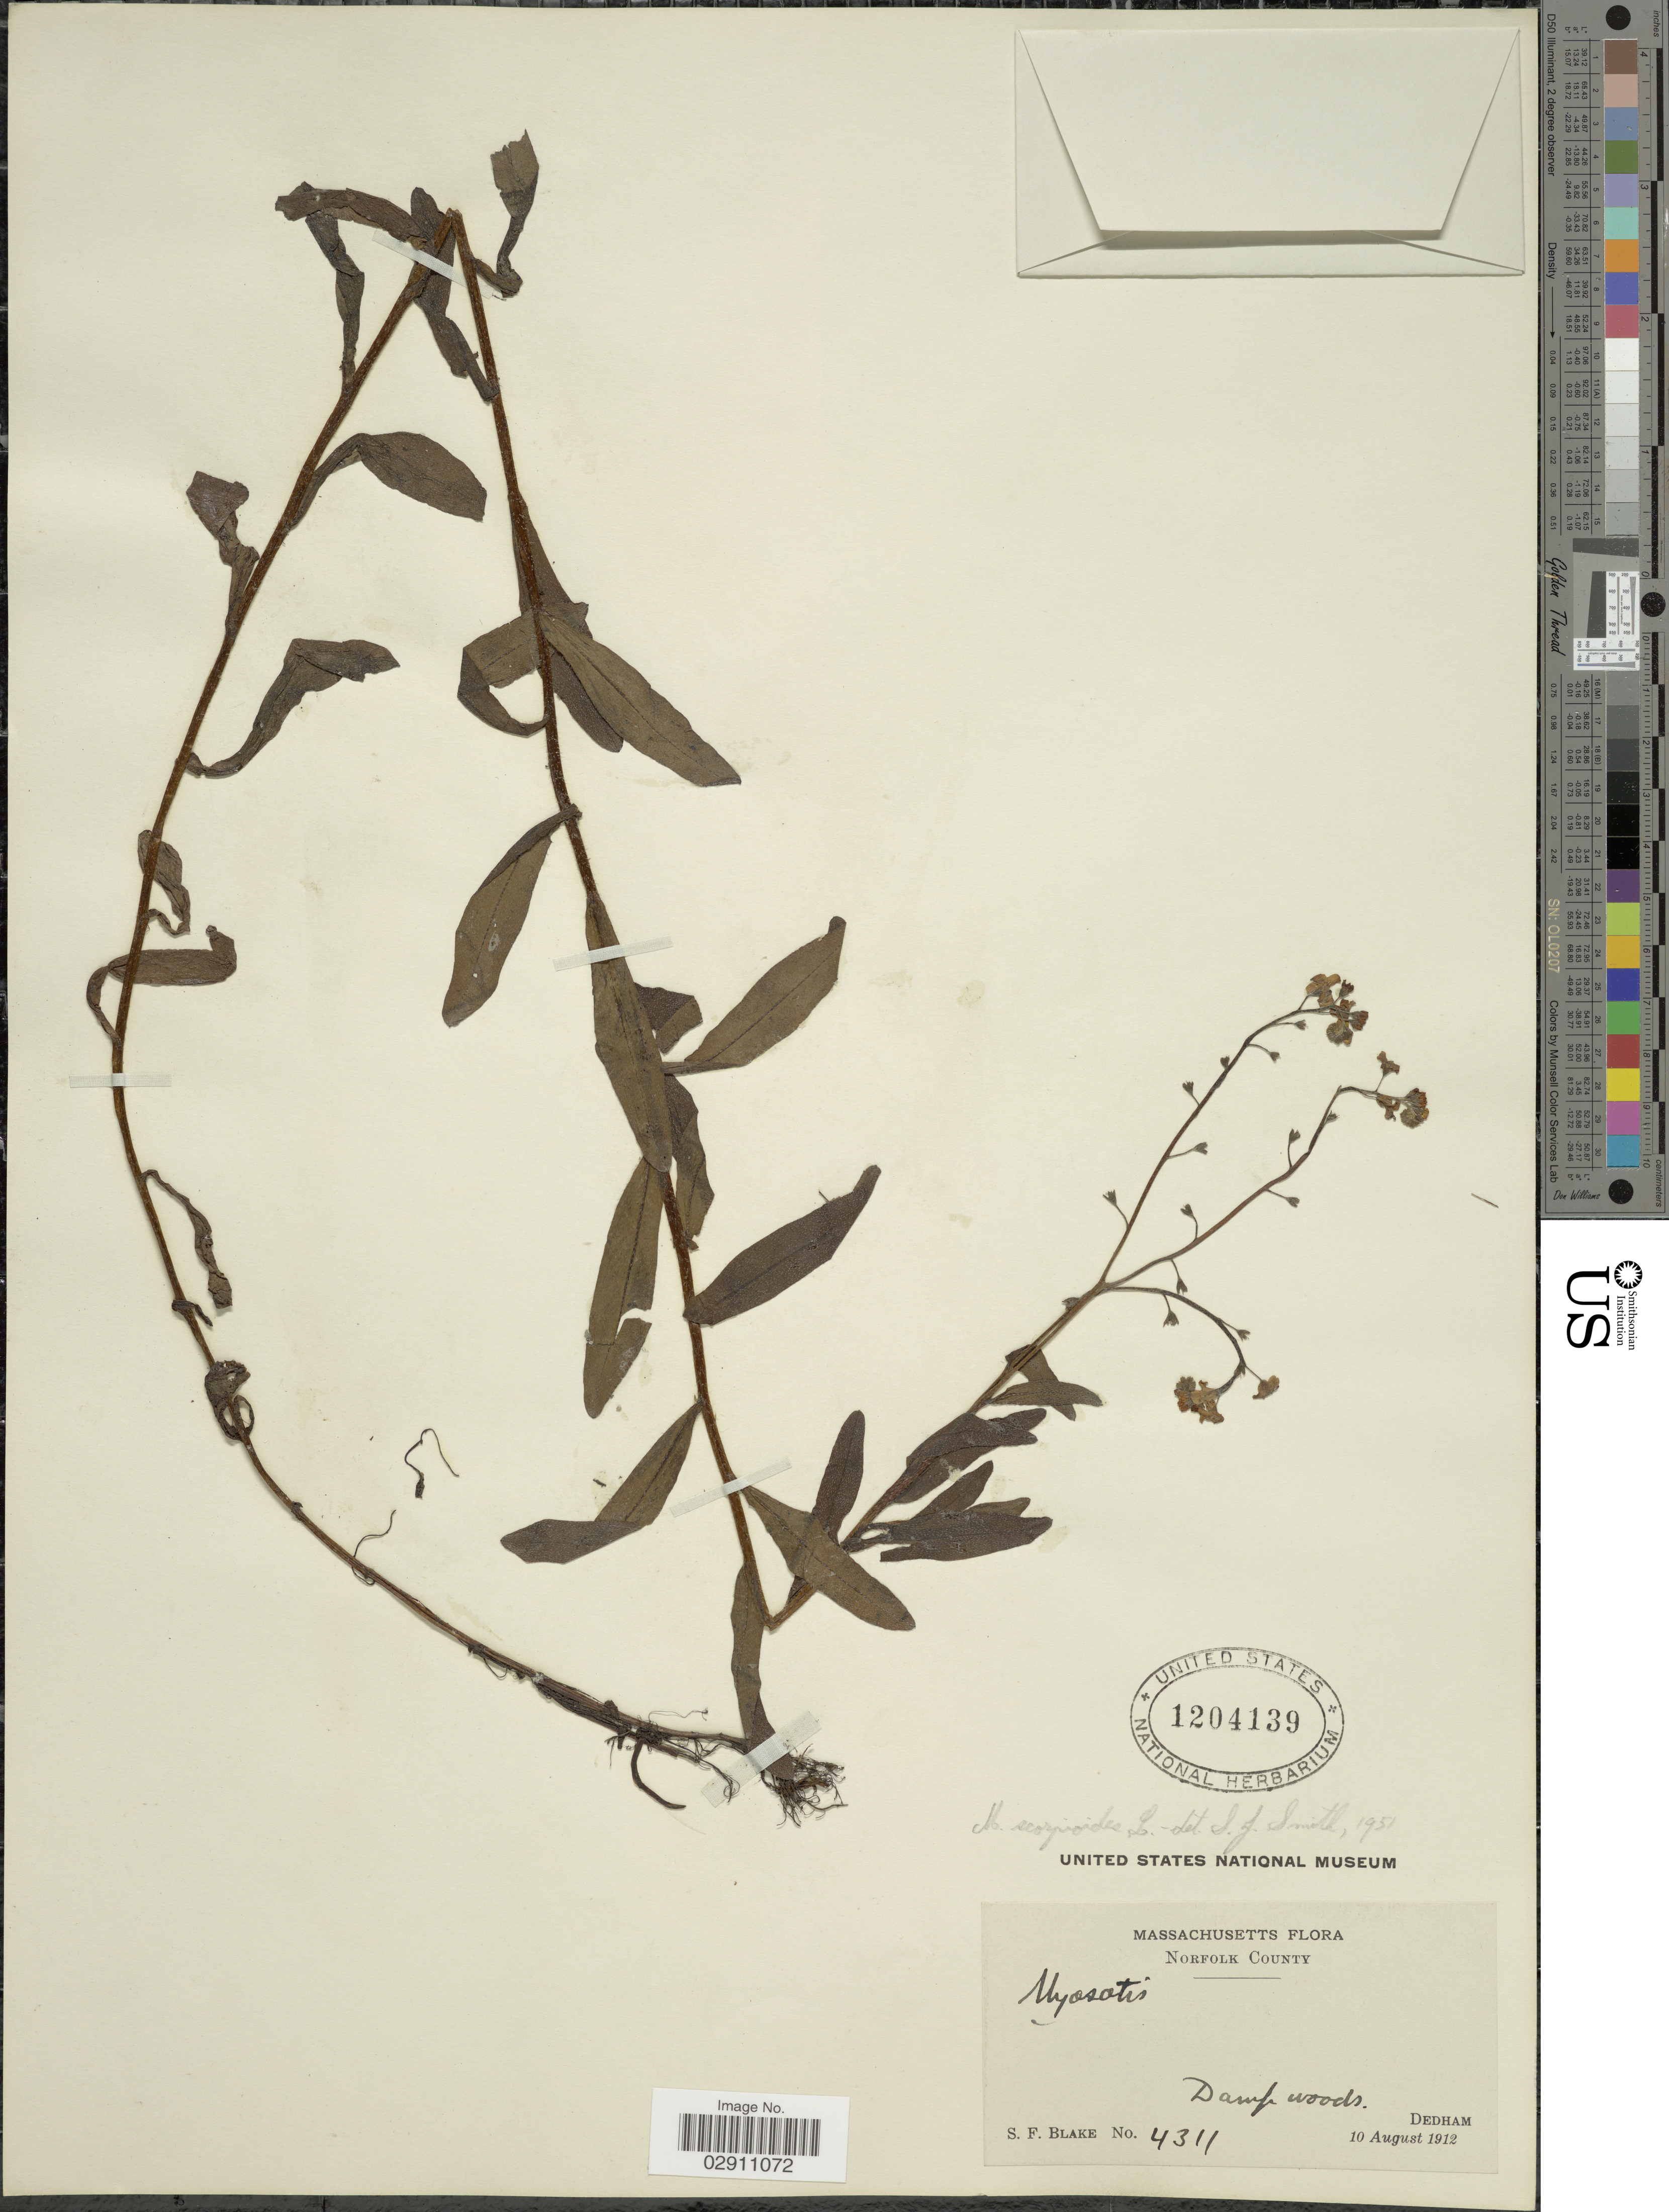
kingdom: Plantae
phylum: Tracheophyta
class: Magnoliopsida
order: Boraginales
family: Boraginaceae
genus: Myosotis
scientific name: Myosotis scorpioides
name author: L.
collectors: S. Blake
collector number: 4311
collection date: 1912-08-10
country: United States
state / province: Massachusetts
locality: Norfolk County, Damp Woods, Dedham.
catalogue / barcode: US 1204139